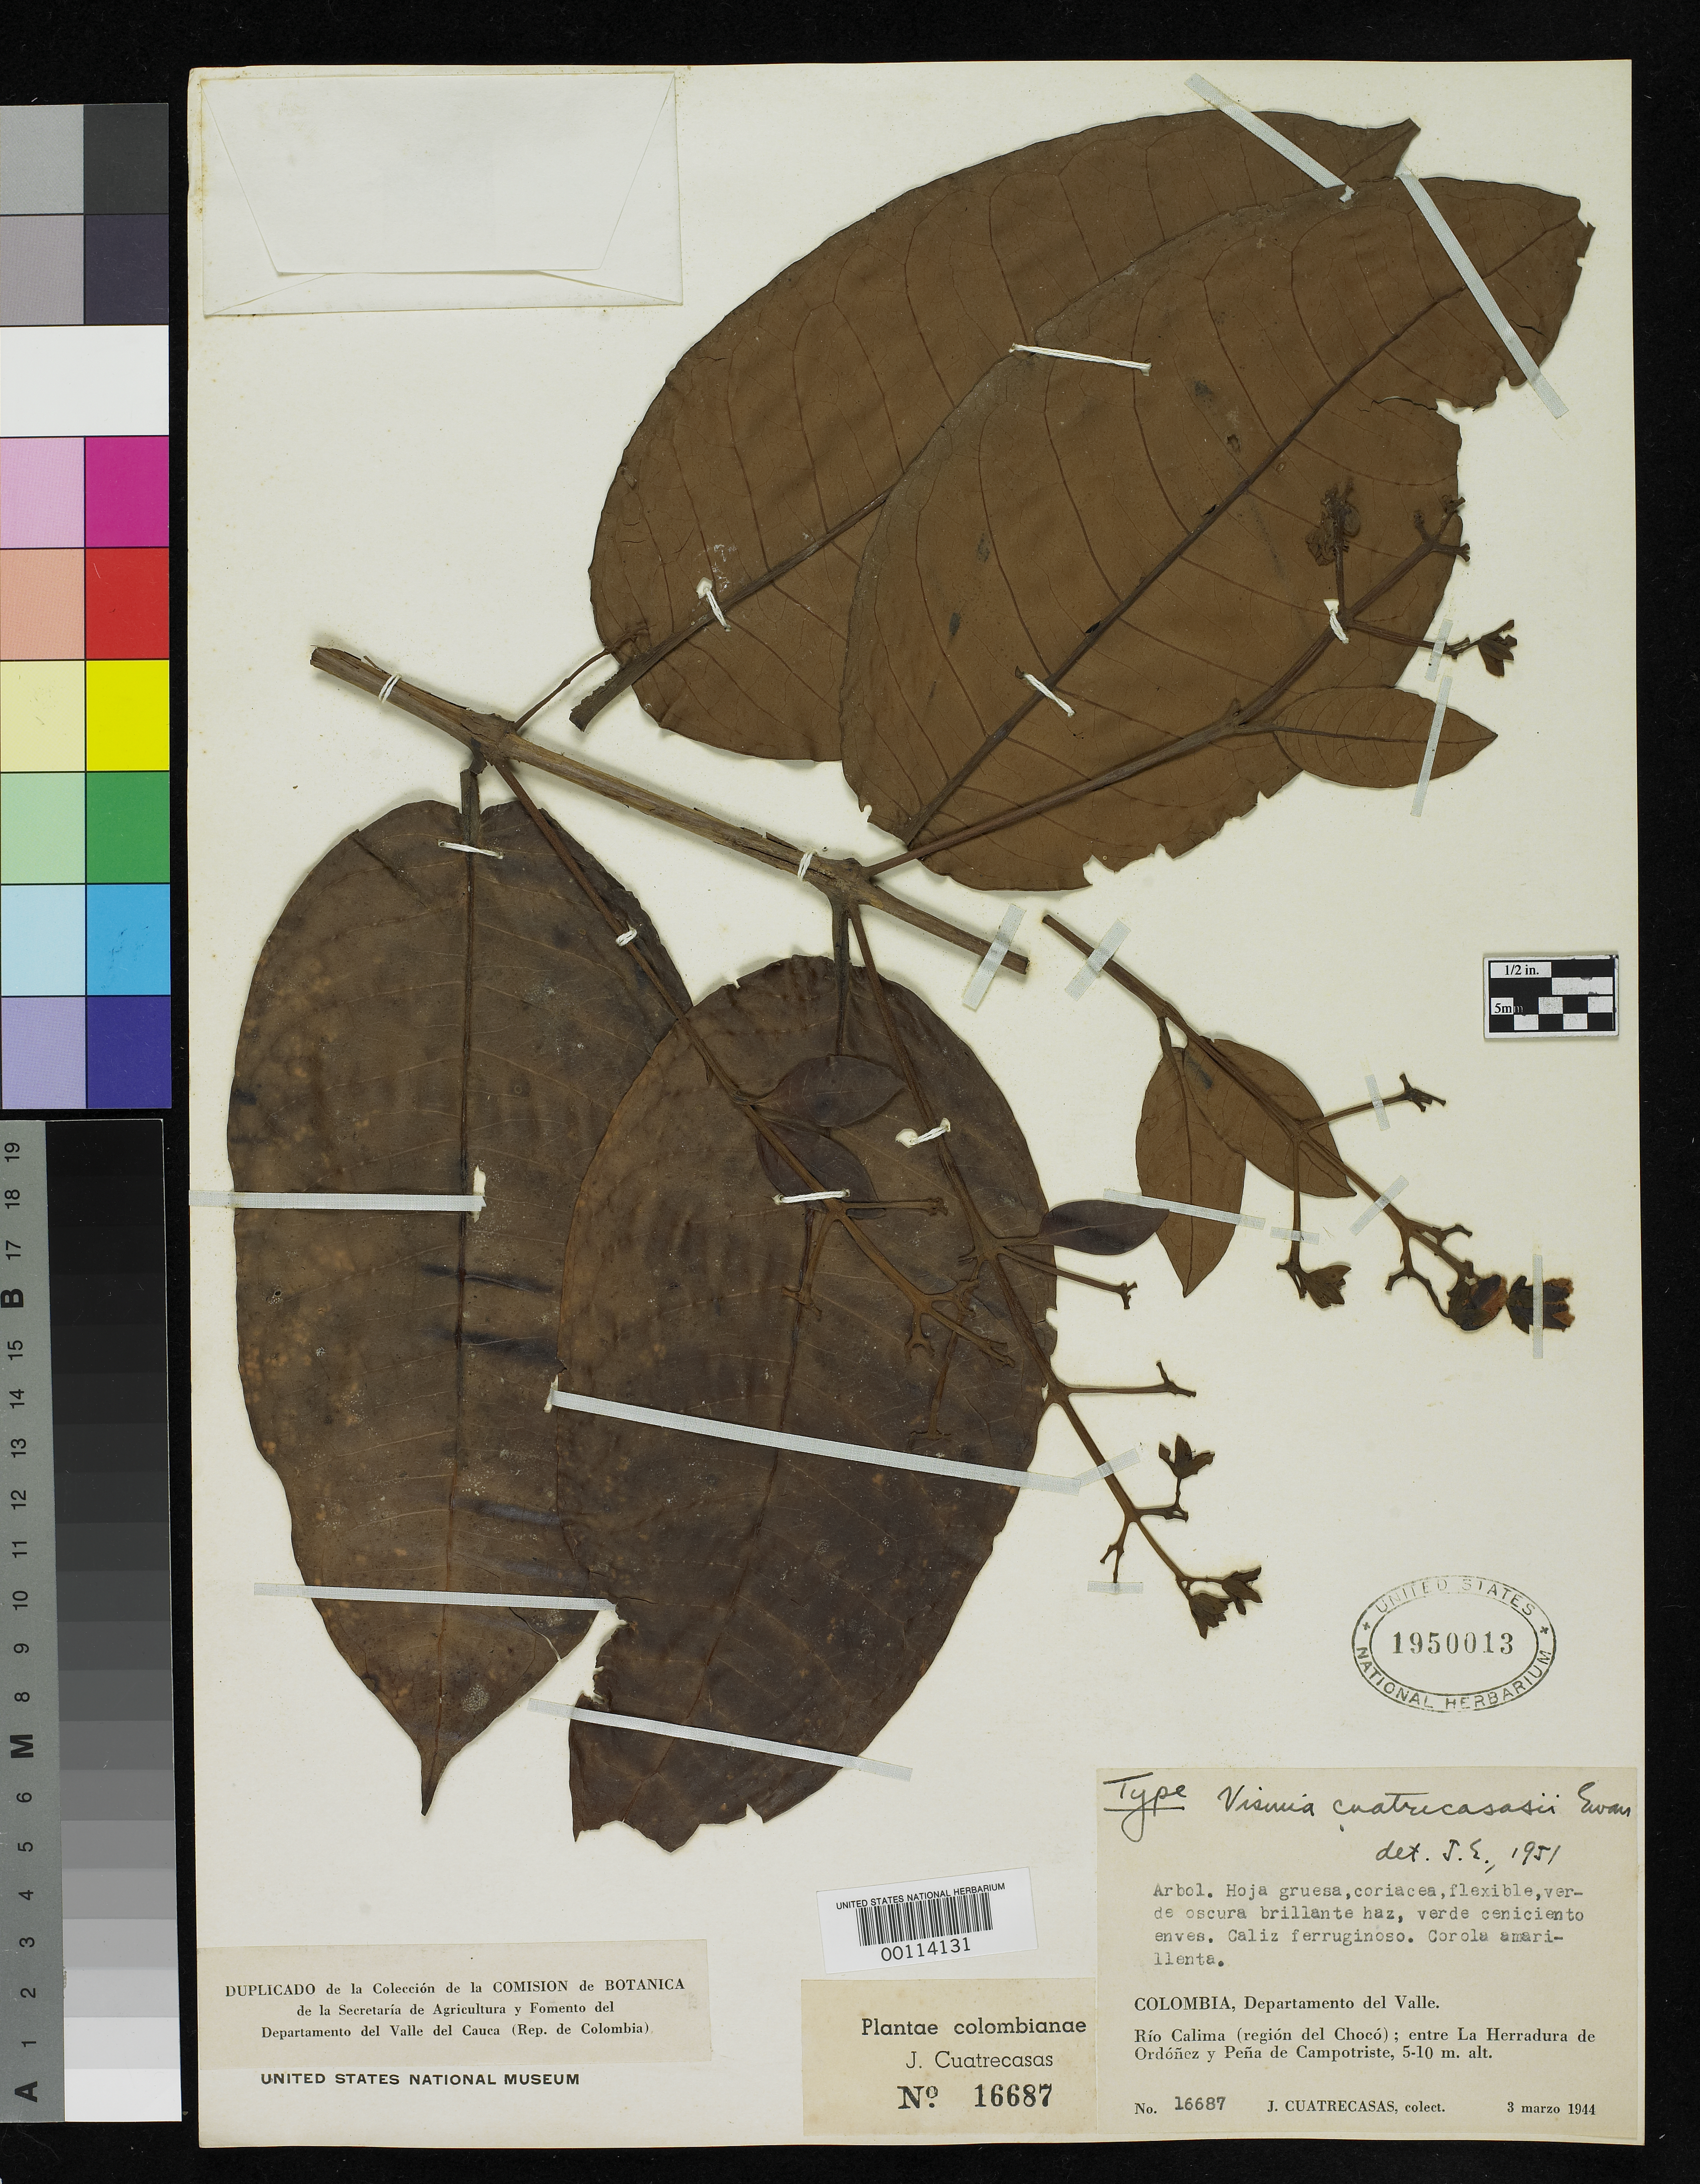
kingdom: Plantae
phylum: Tracheophyta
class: Magnoliopsida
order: Malpighiales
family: Hypericaceae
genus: Vismia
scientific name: Vismia cuatrecasasii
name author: Ewan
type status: Holotype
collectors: J. Cuatrecasas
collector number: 16687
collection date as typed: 03 Mar 1944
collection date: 1944-03-03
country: Colombia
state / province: Valle del Cauca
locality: Between La Herradura de Ordonez and Pena de Campotriste, Rio Colima.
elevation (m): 5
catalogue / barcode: US 1950013